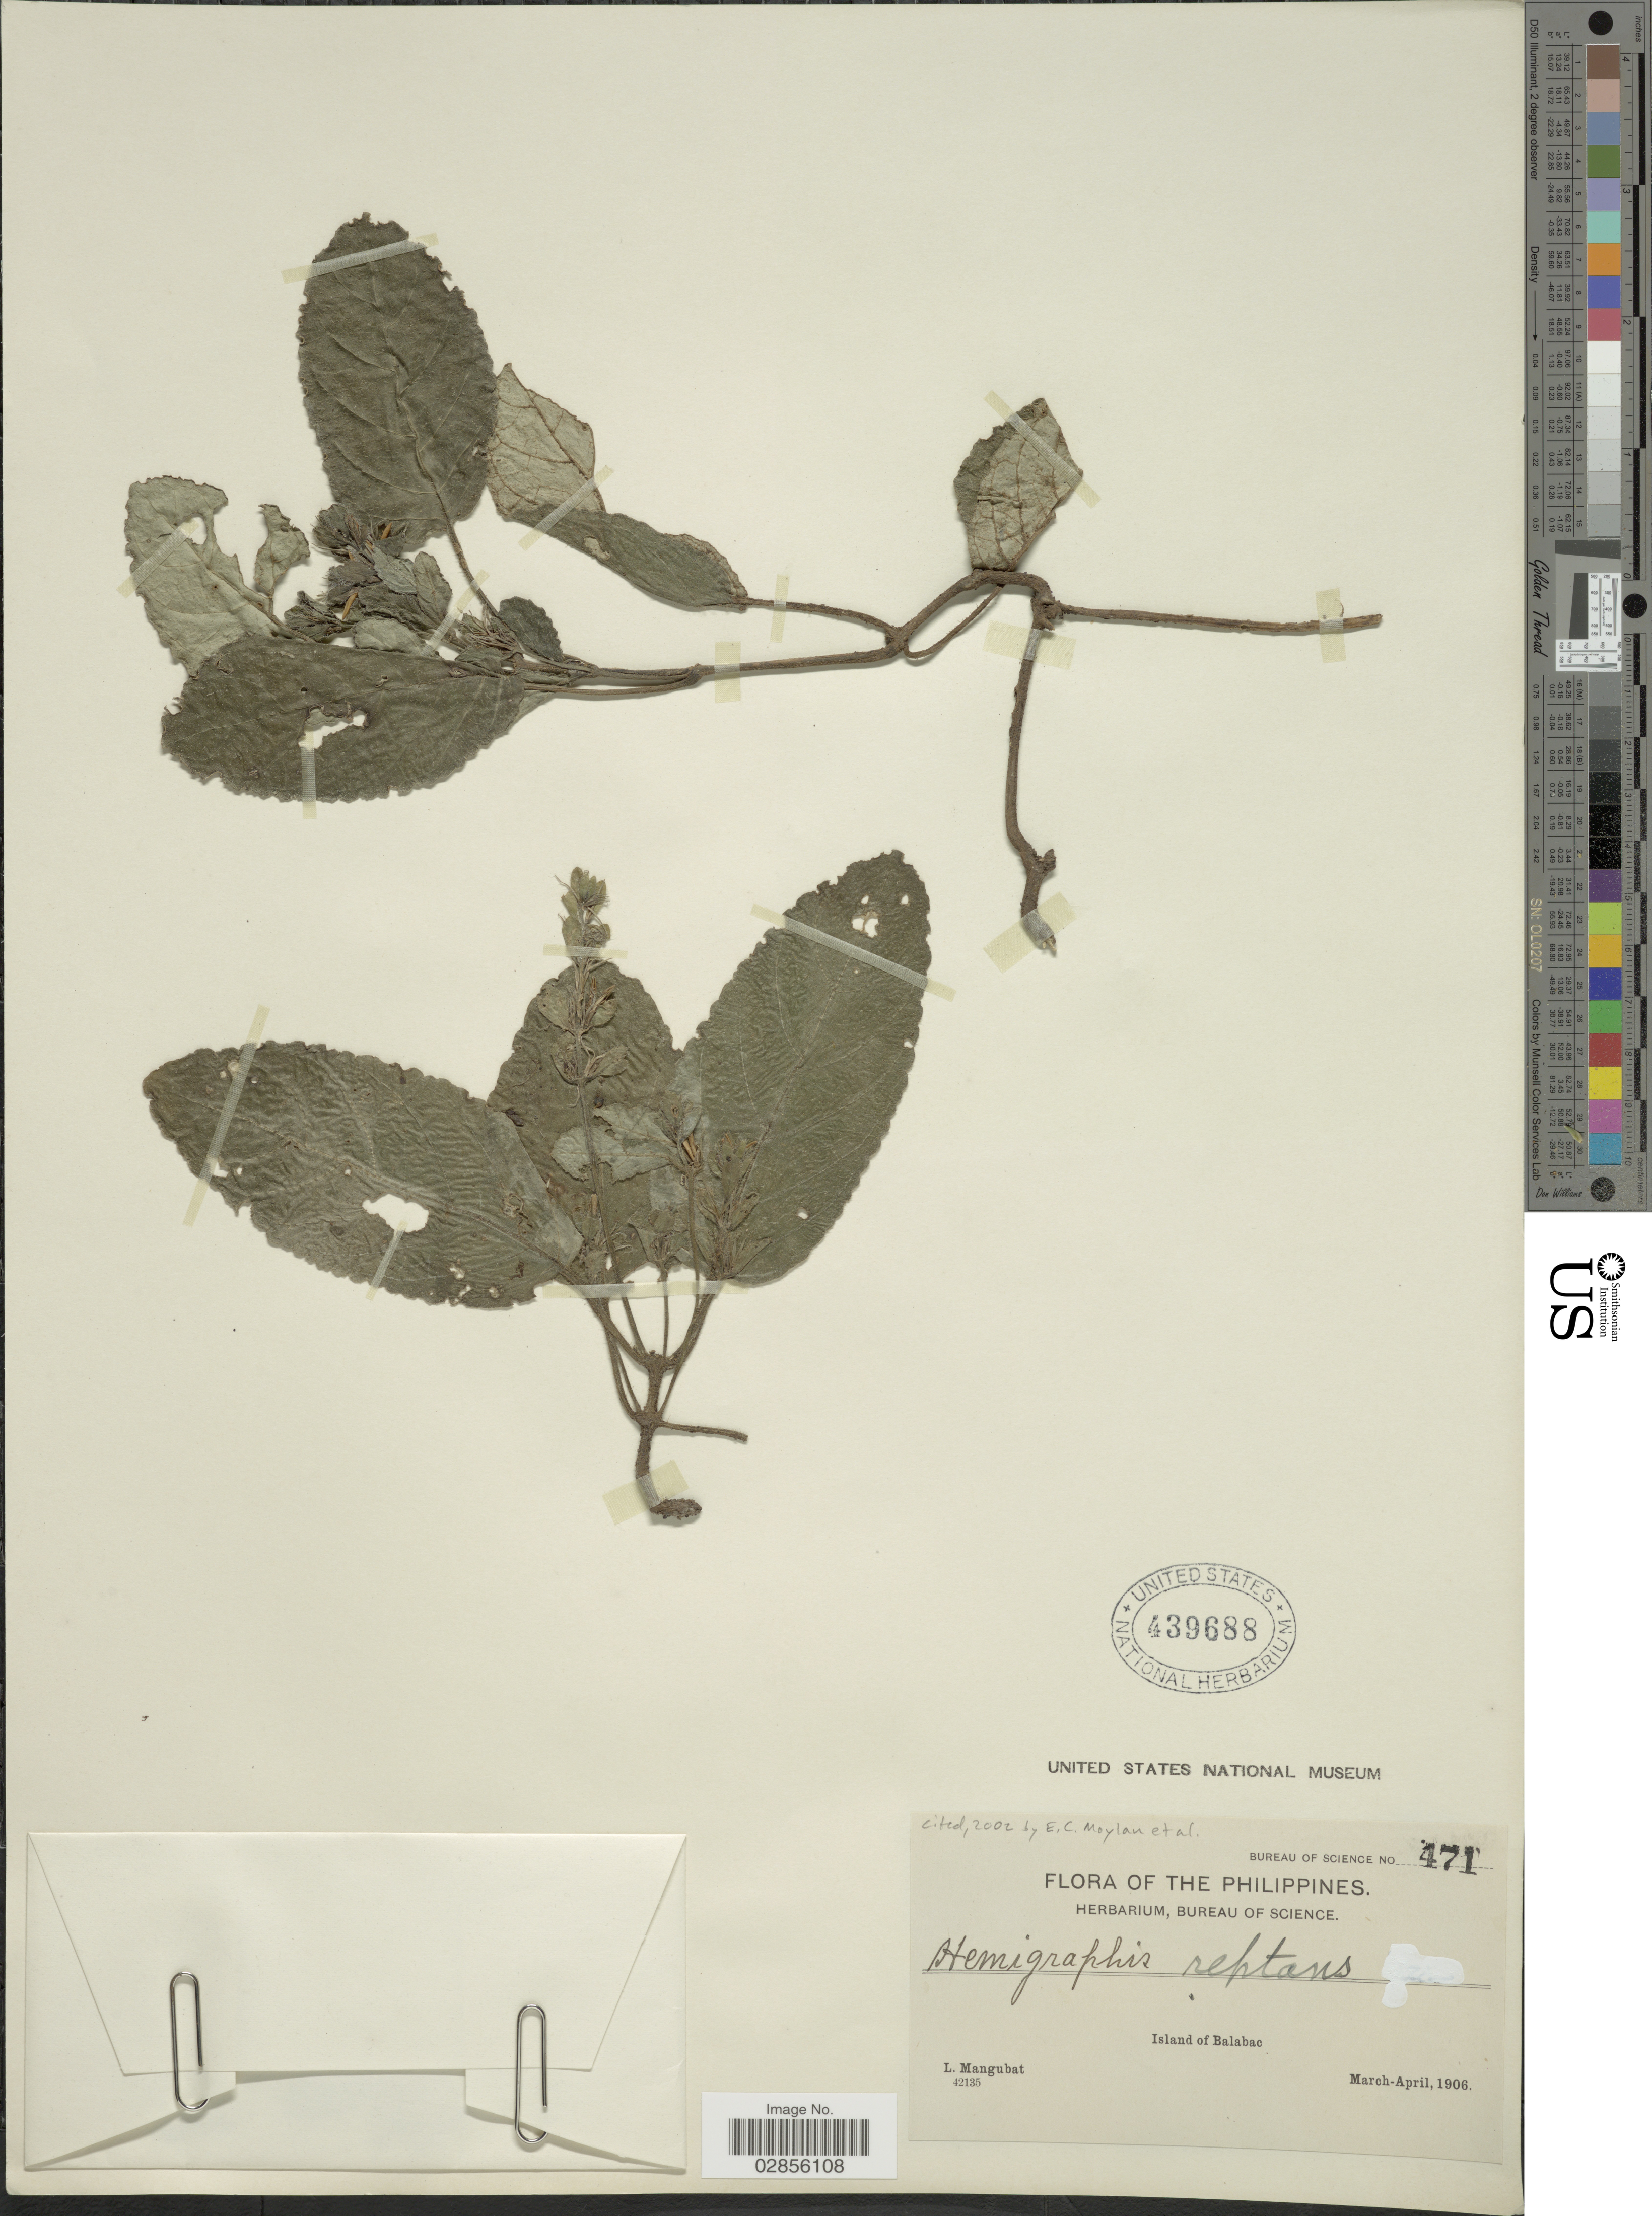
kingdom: Plantae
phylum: Tracheophyta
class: Magnoliopsida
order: Lamiales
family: Acanthaceae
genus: Hemigraphis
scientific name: Hemigraphis reptans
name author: (G. Forst.) T. Anderson ex Hemsl.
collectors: L. Mangubat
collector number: Bureau of Science 471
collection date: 1906-03/1906-04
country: Philippines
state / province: Mimaropa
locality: Island of Balabac.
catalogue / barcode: US 439688